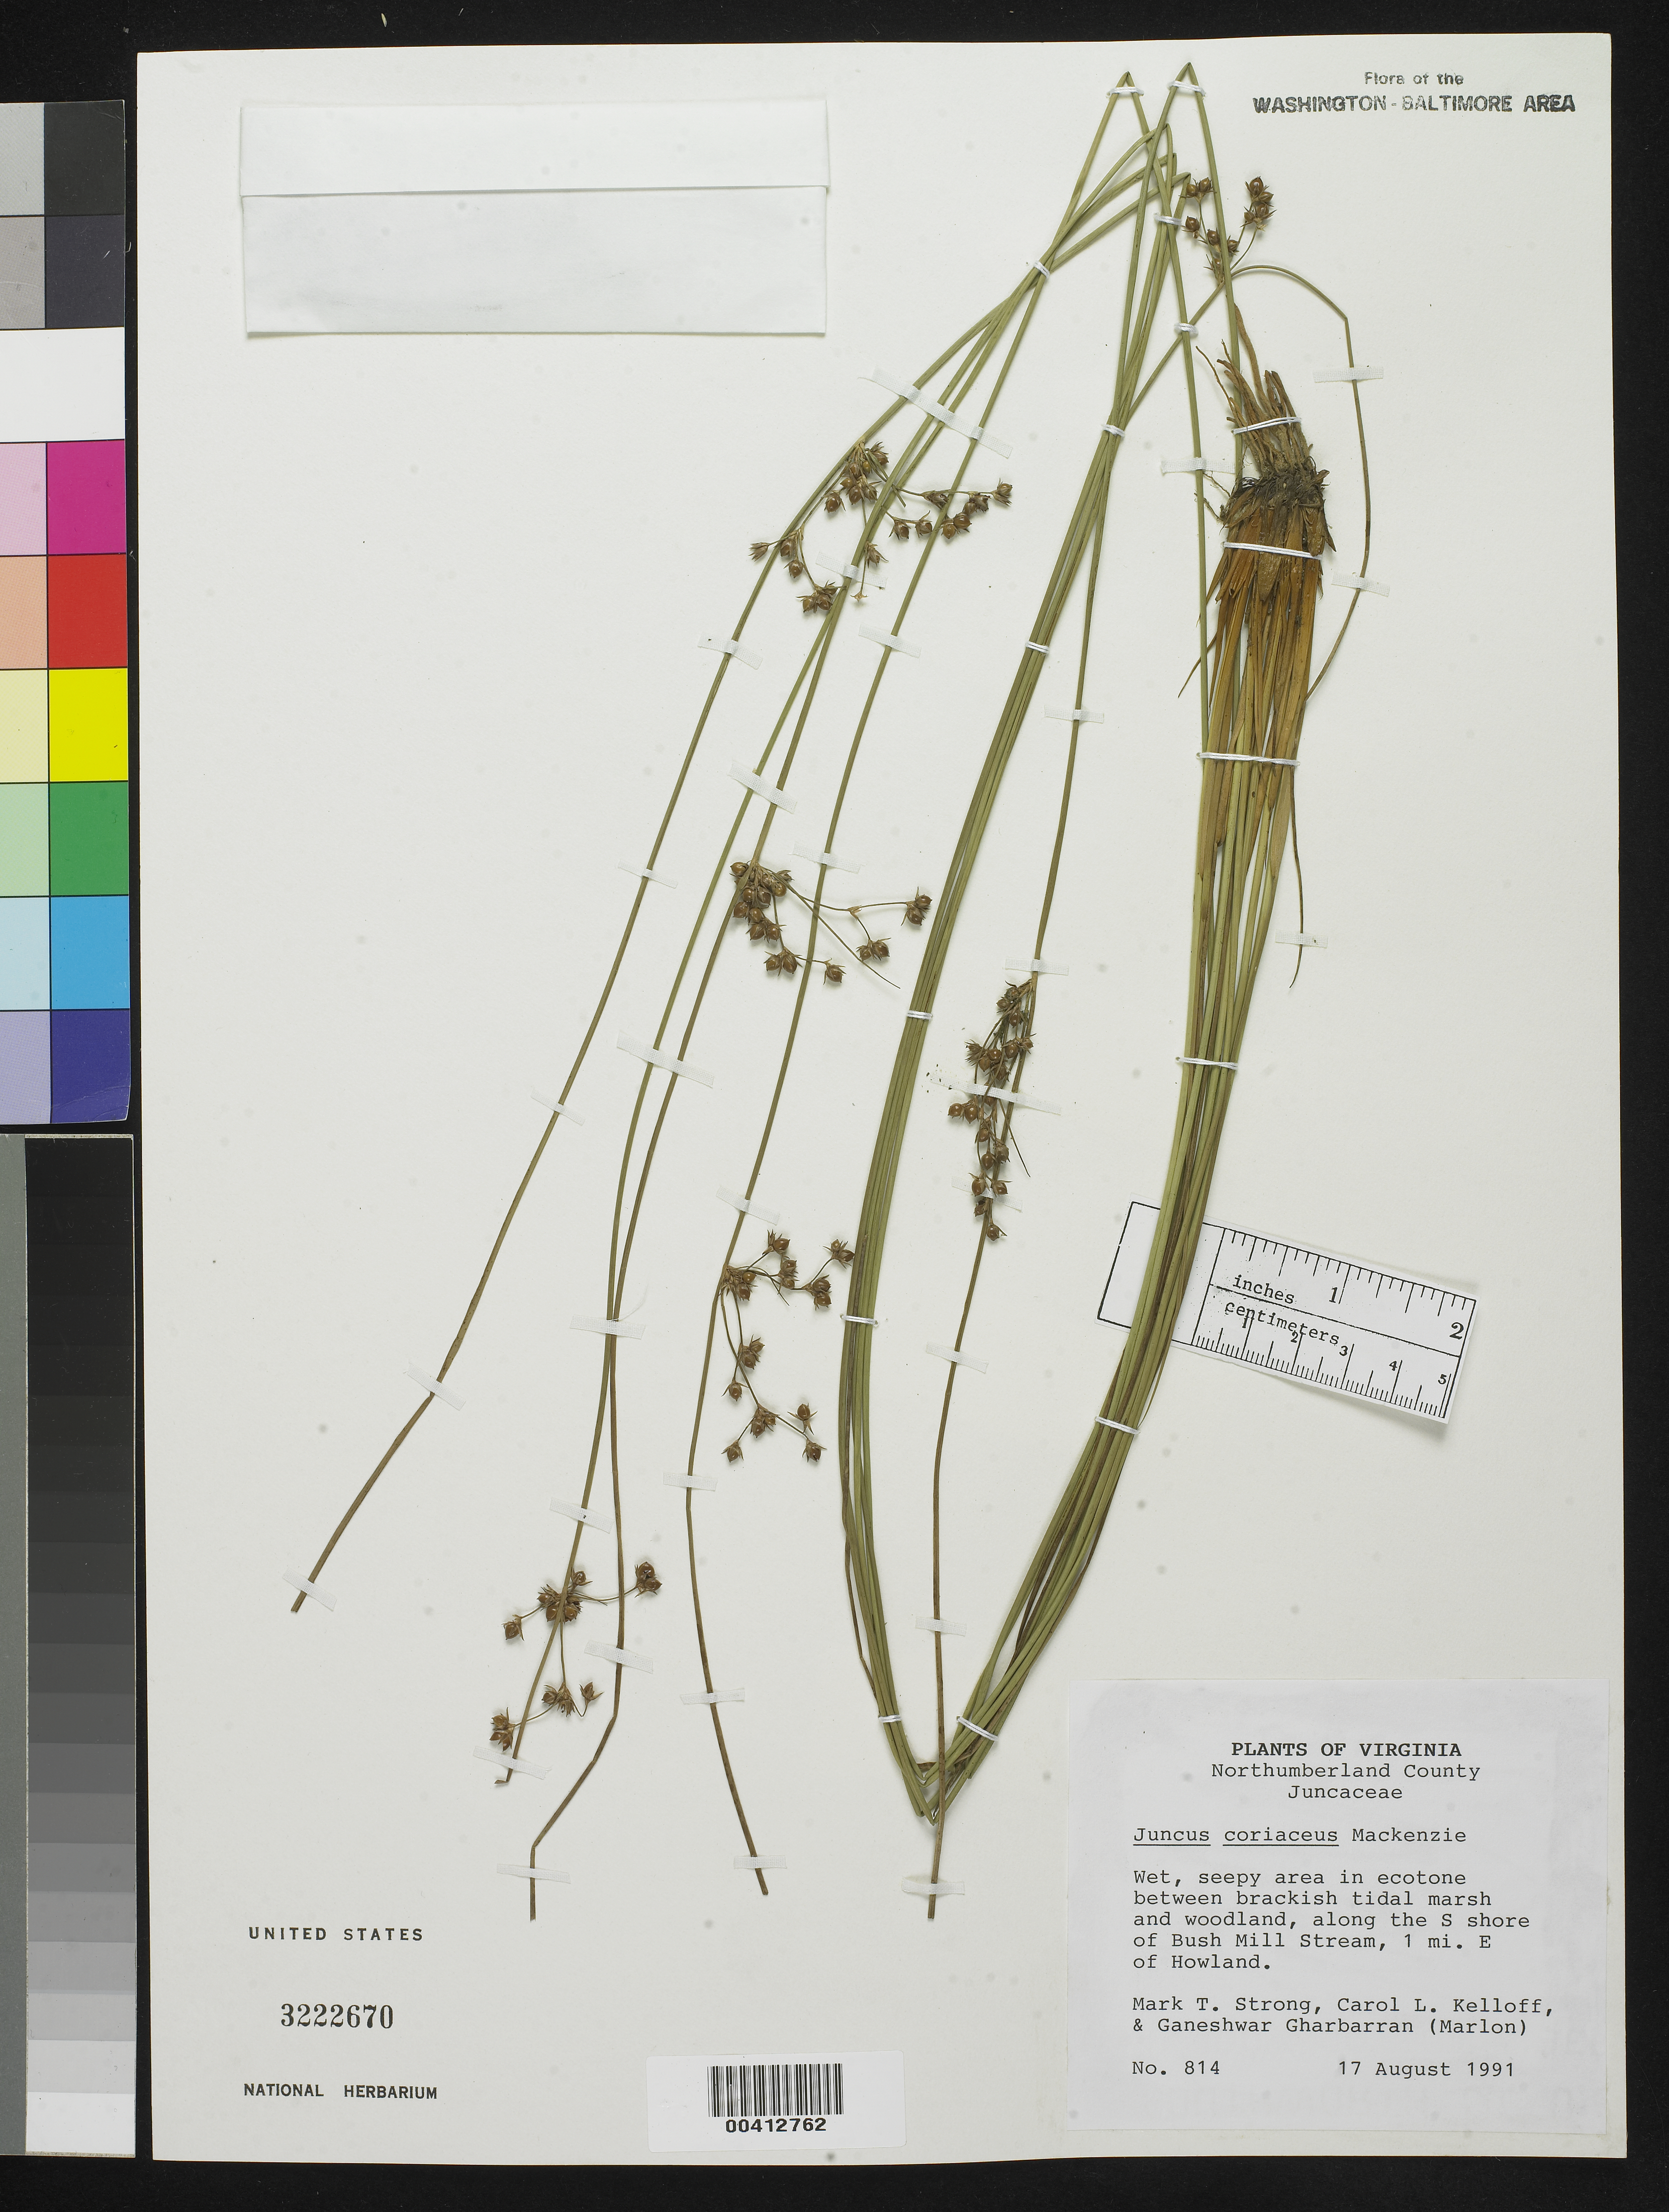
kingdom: Plantae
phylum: Tracheophyta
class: Liliopsida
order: Poales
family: Juncaceae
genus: Juncus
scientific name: Juncus coriaceus Mack.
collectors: M. T. Strong, C. L. Kelloff & G. Gharbarran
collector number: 814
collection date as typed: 17 Aug 1991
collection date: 1991-08-17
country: United States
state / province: Virginia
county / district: Northumberland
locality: E of Howland, S shore of Bush Mill Stream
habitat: Ecotone between brackish tidal marsh and woodland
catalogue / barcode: US 3222670